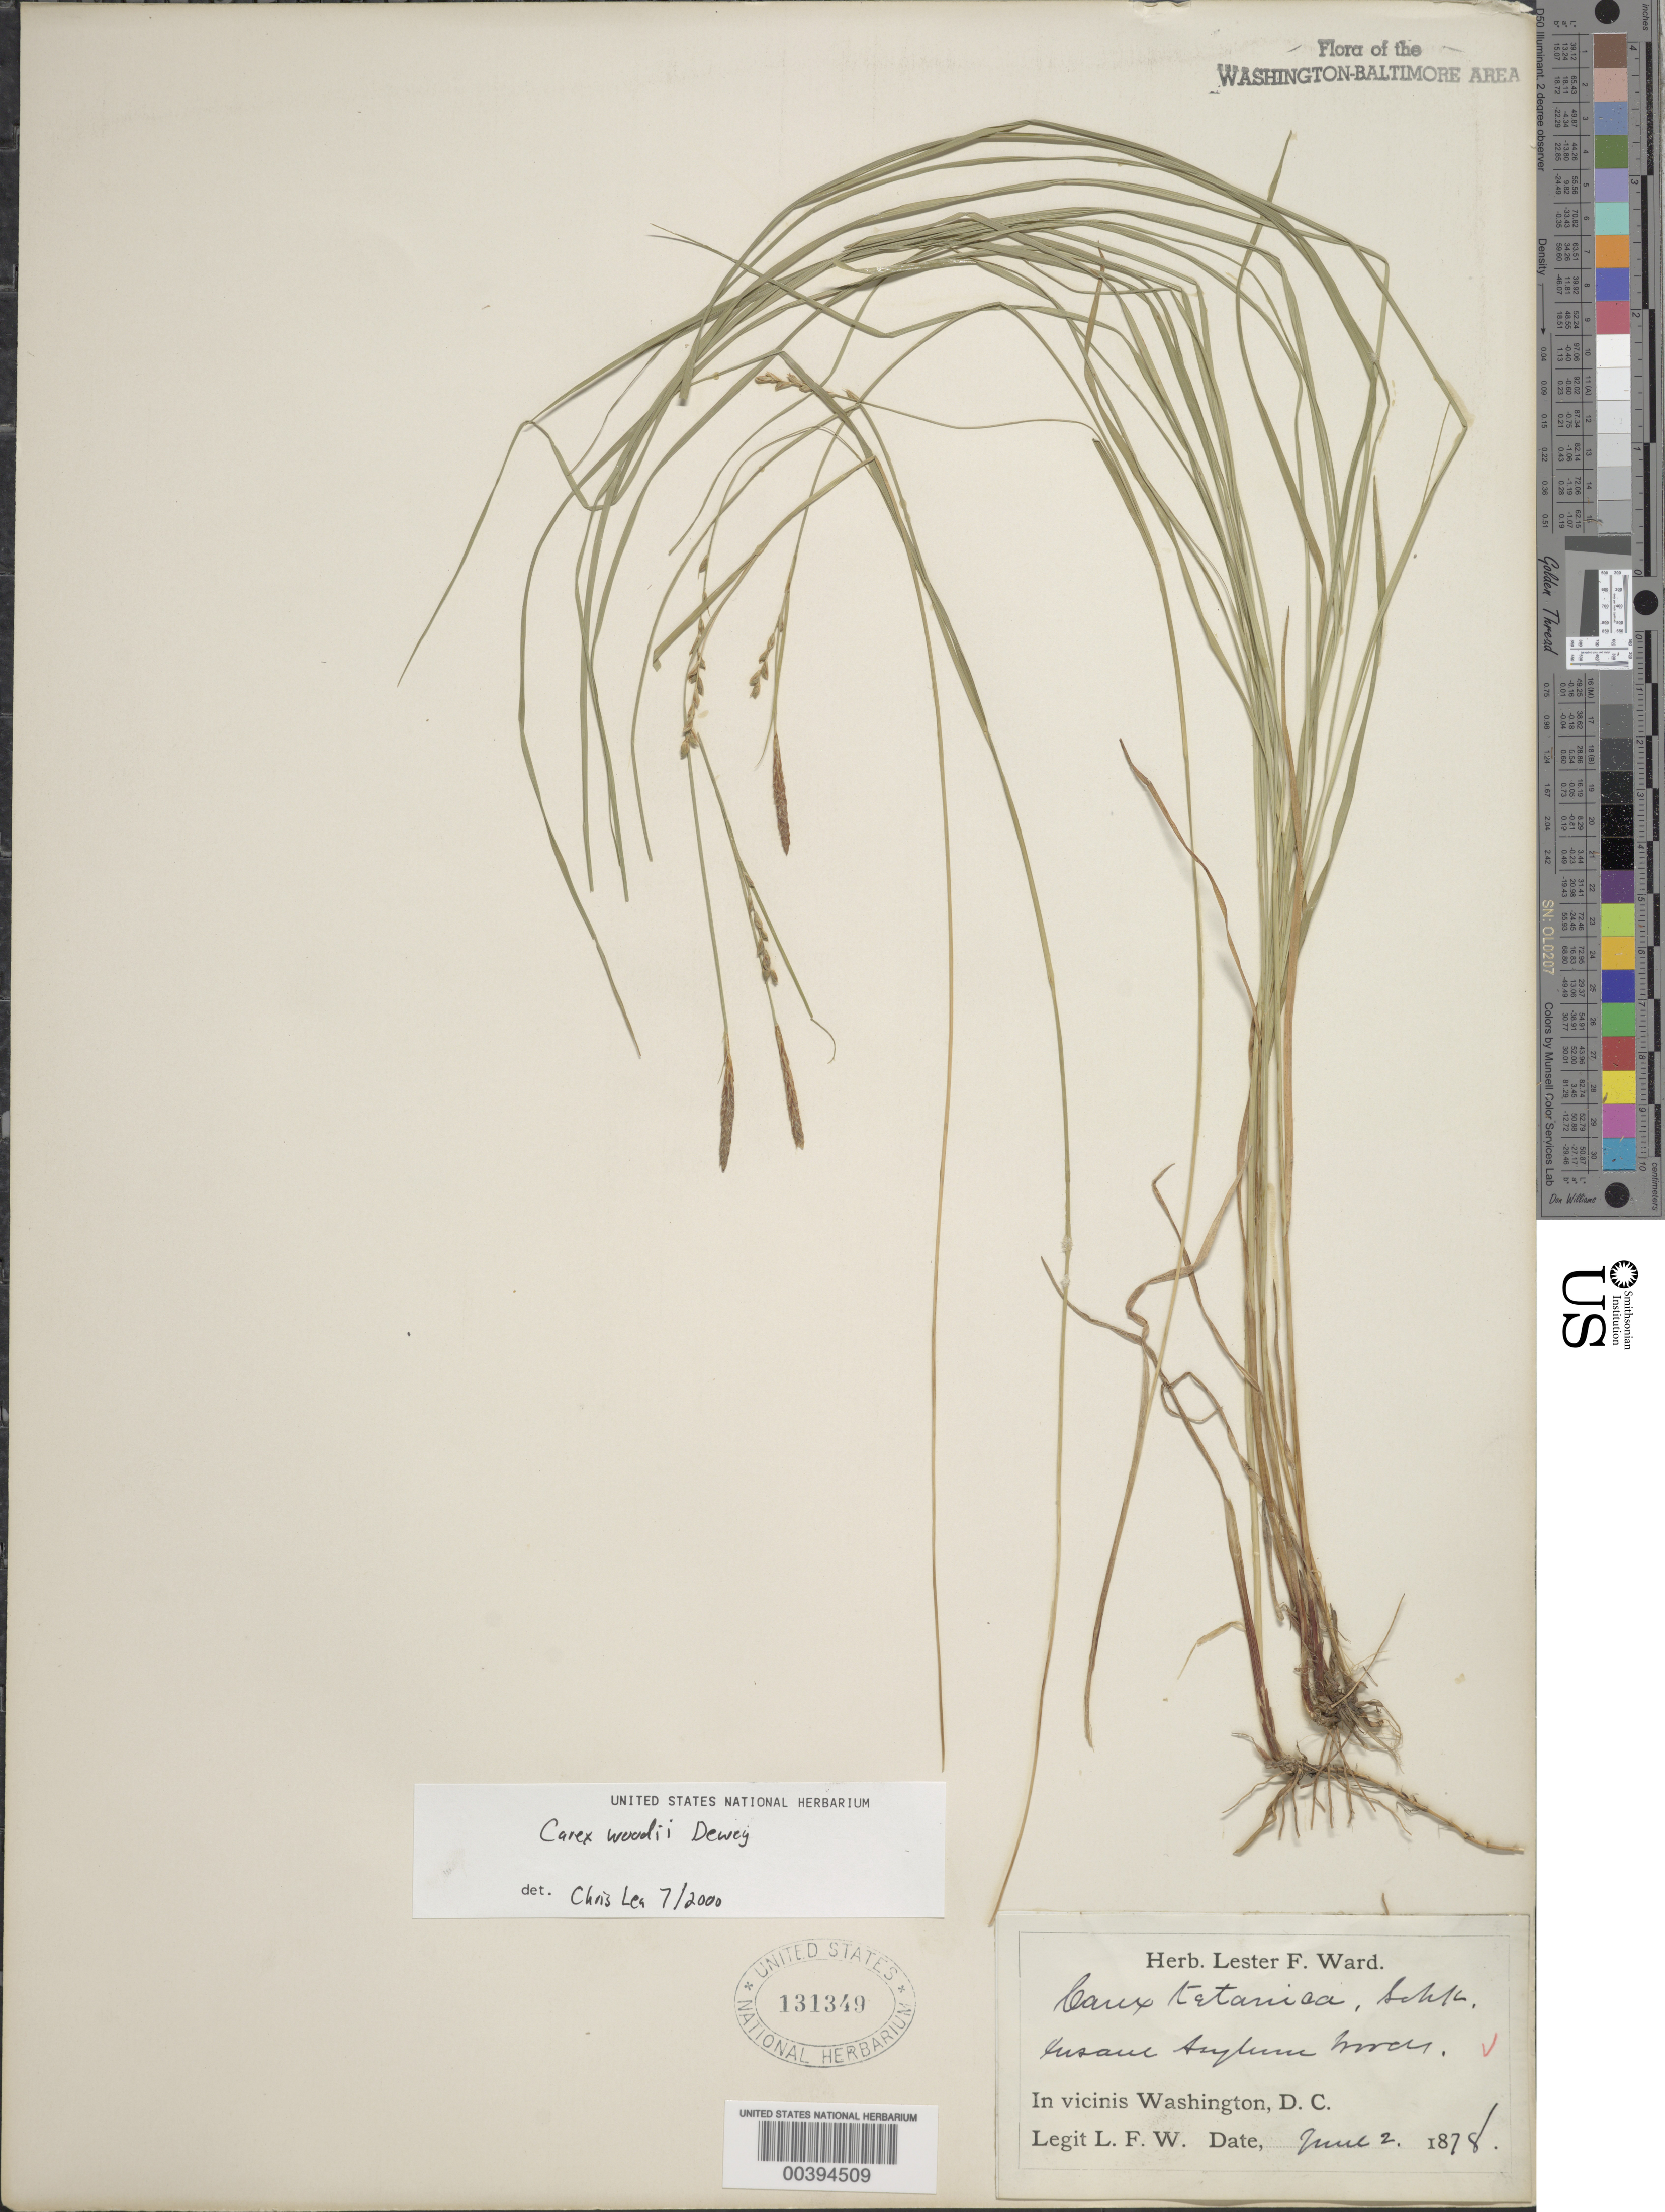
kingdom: Plantae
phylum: Tracheophyta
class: Liliopsida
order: Poales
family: Cyperaceae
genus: Carex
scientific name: Carex woodii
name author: Dewey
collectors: L. F. Ward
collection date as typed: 02 Jun 1878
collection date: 1878-06-02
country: United States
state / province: District of Columbia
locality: Insane Asylum Woods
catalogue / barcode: US 131349